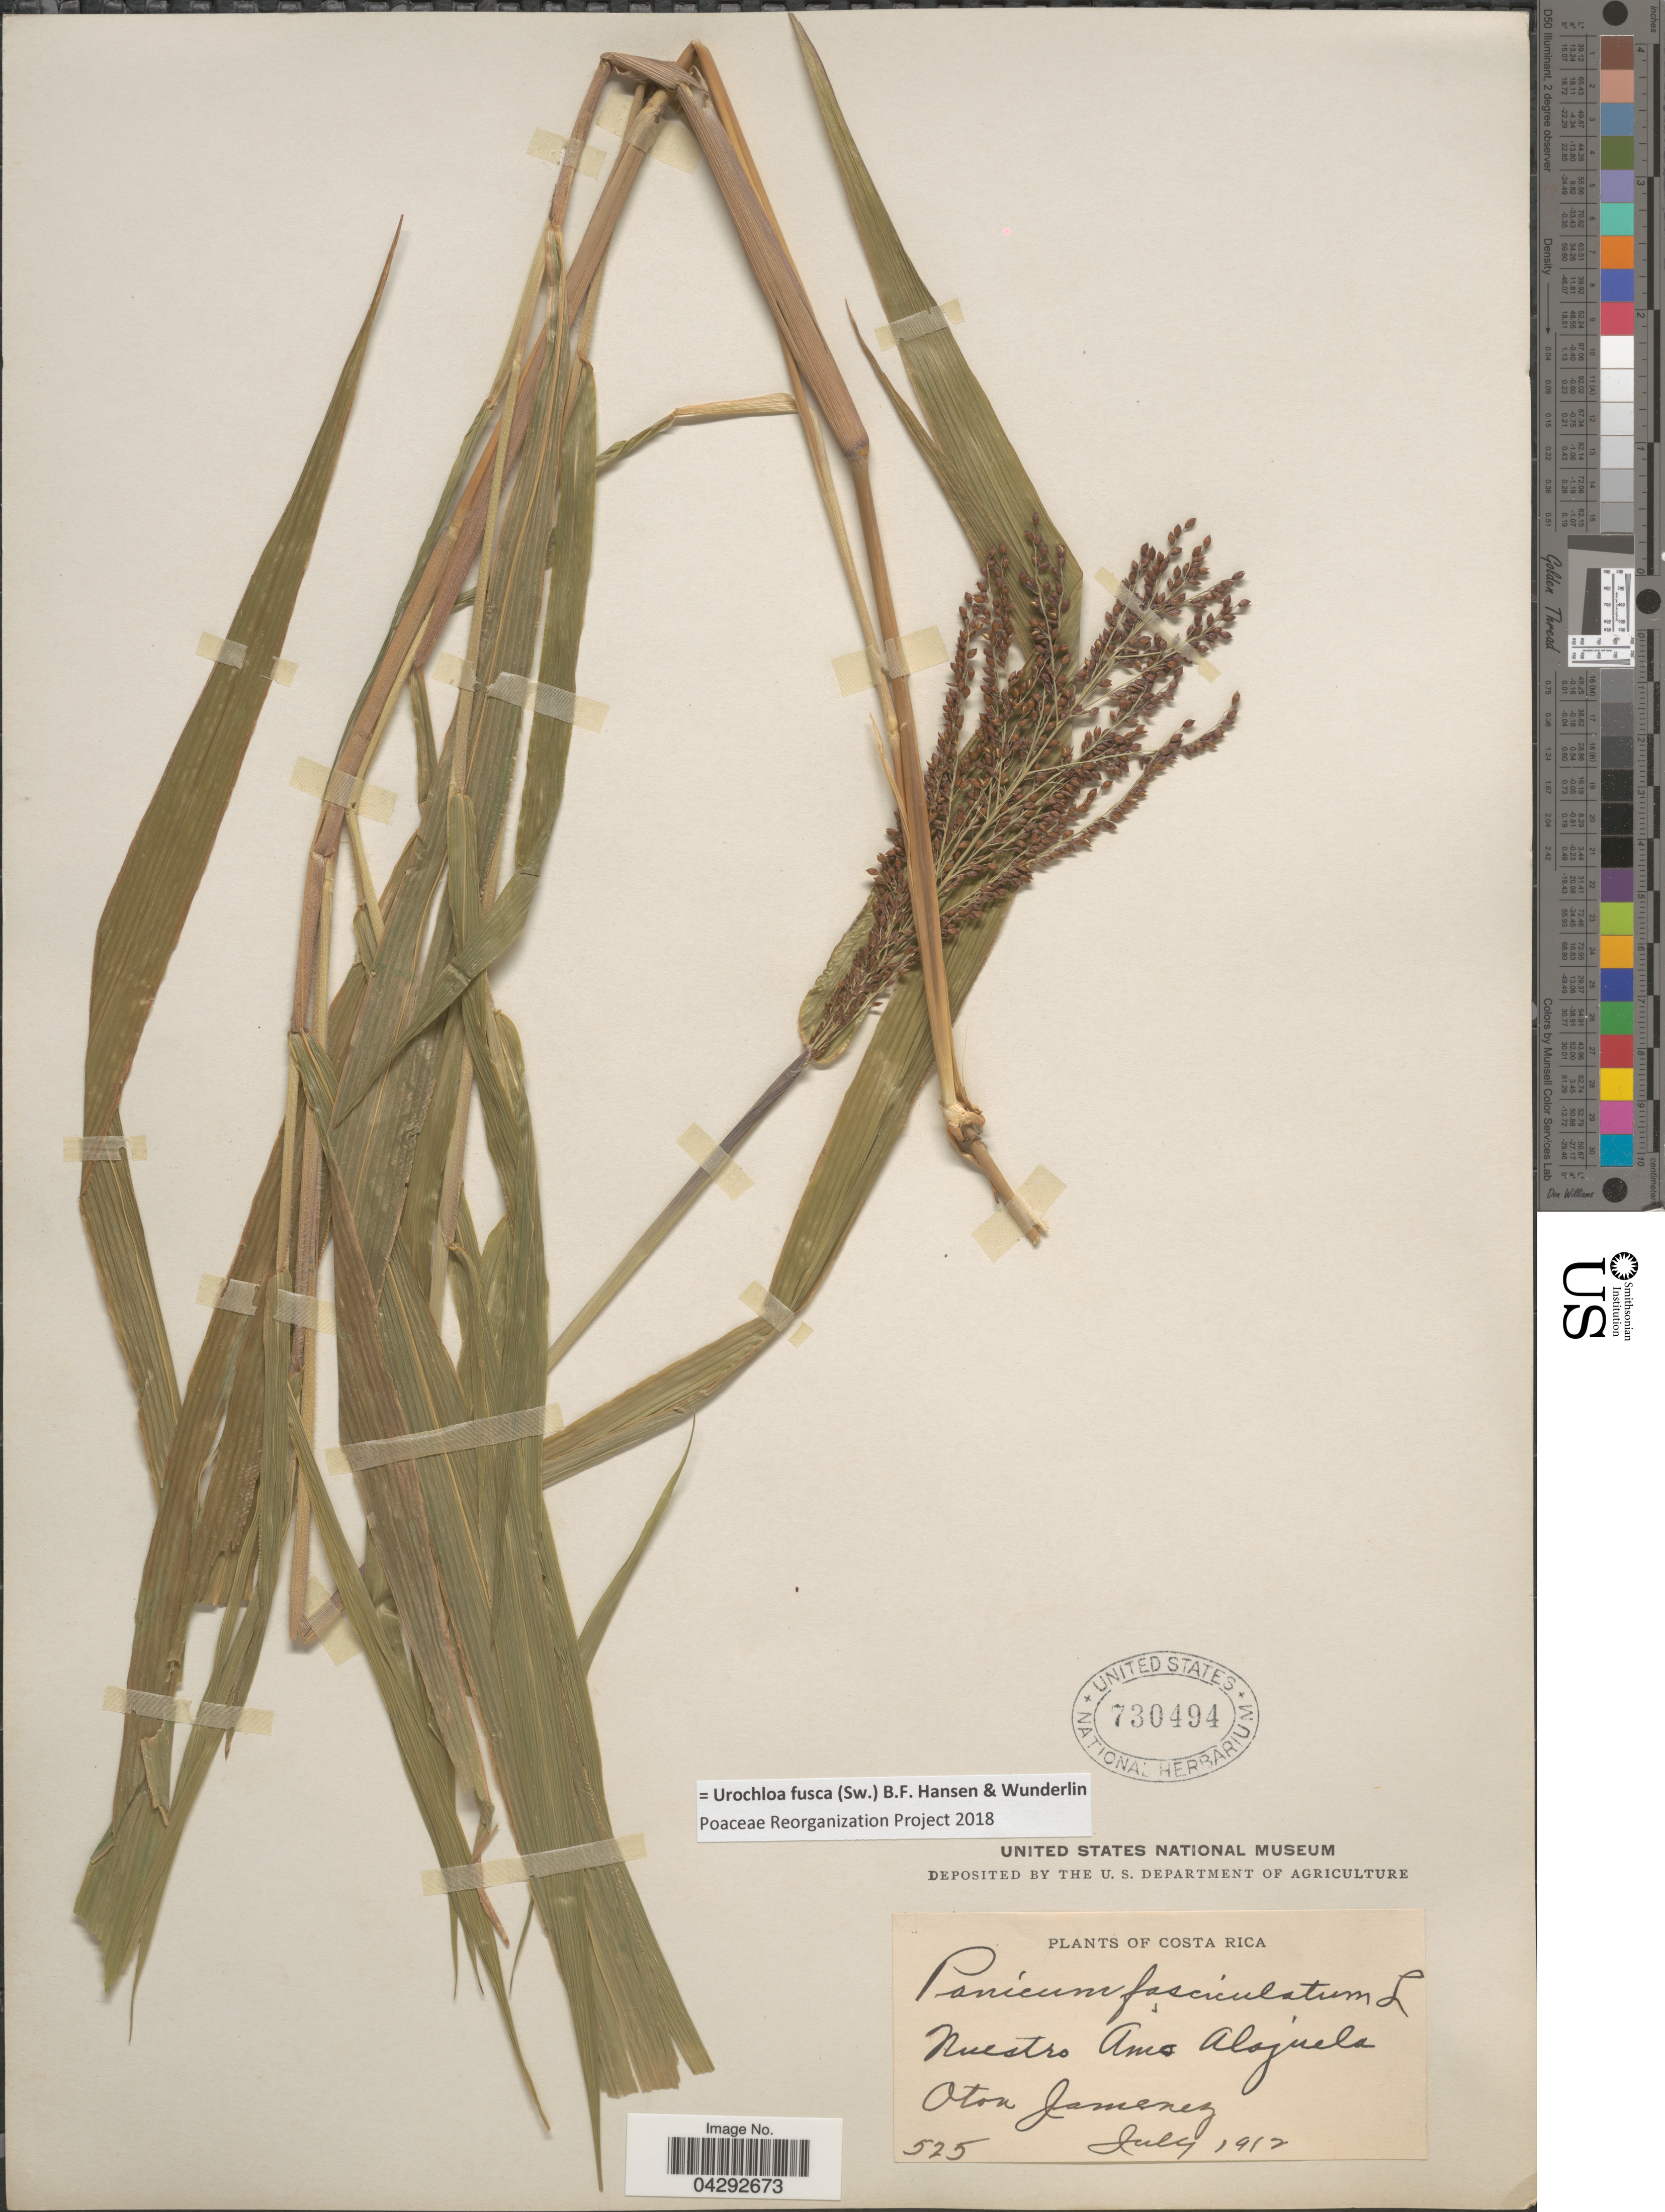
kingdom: Plantae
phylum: Tracheophyta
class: Liliopsida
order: Poales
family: Poaceae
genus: Urochloa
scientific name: Urochloa fusca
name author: (Sw.) B.F. Hansen & Wunderlin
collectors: A. Jamenez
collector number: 525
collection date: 1912-07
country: Costa Rica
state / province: Alajuela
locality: Nuestro Amo Alajuela.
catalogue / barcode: US 730494